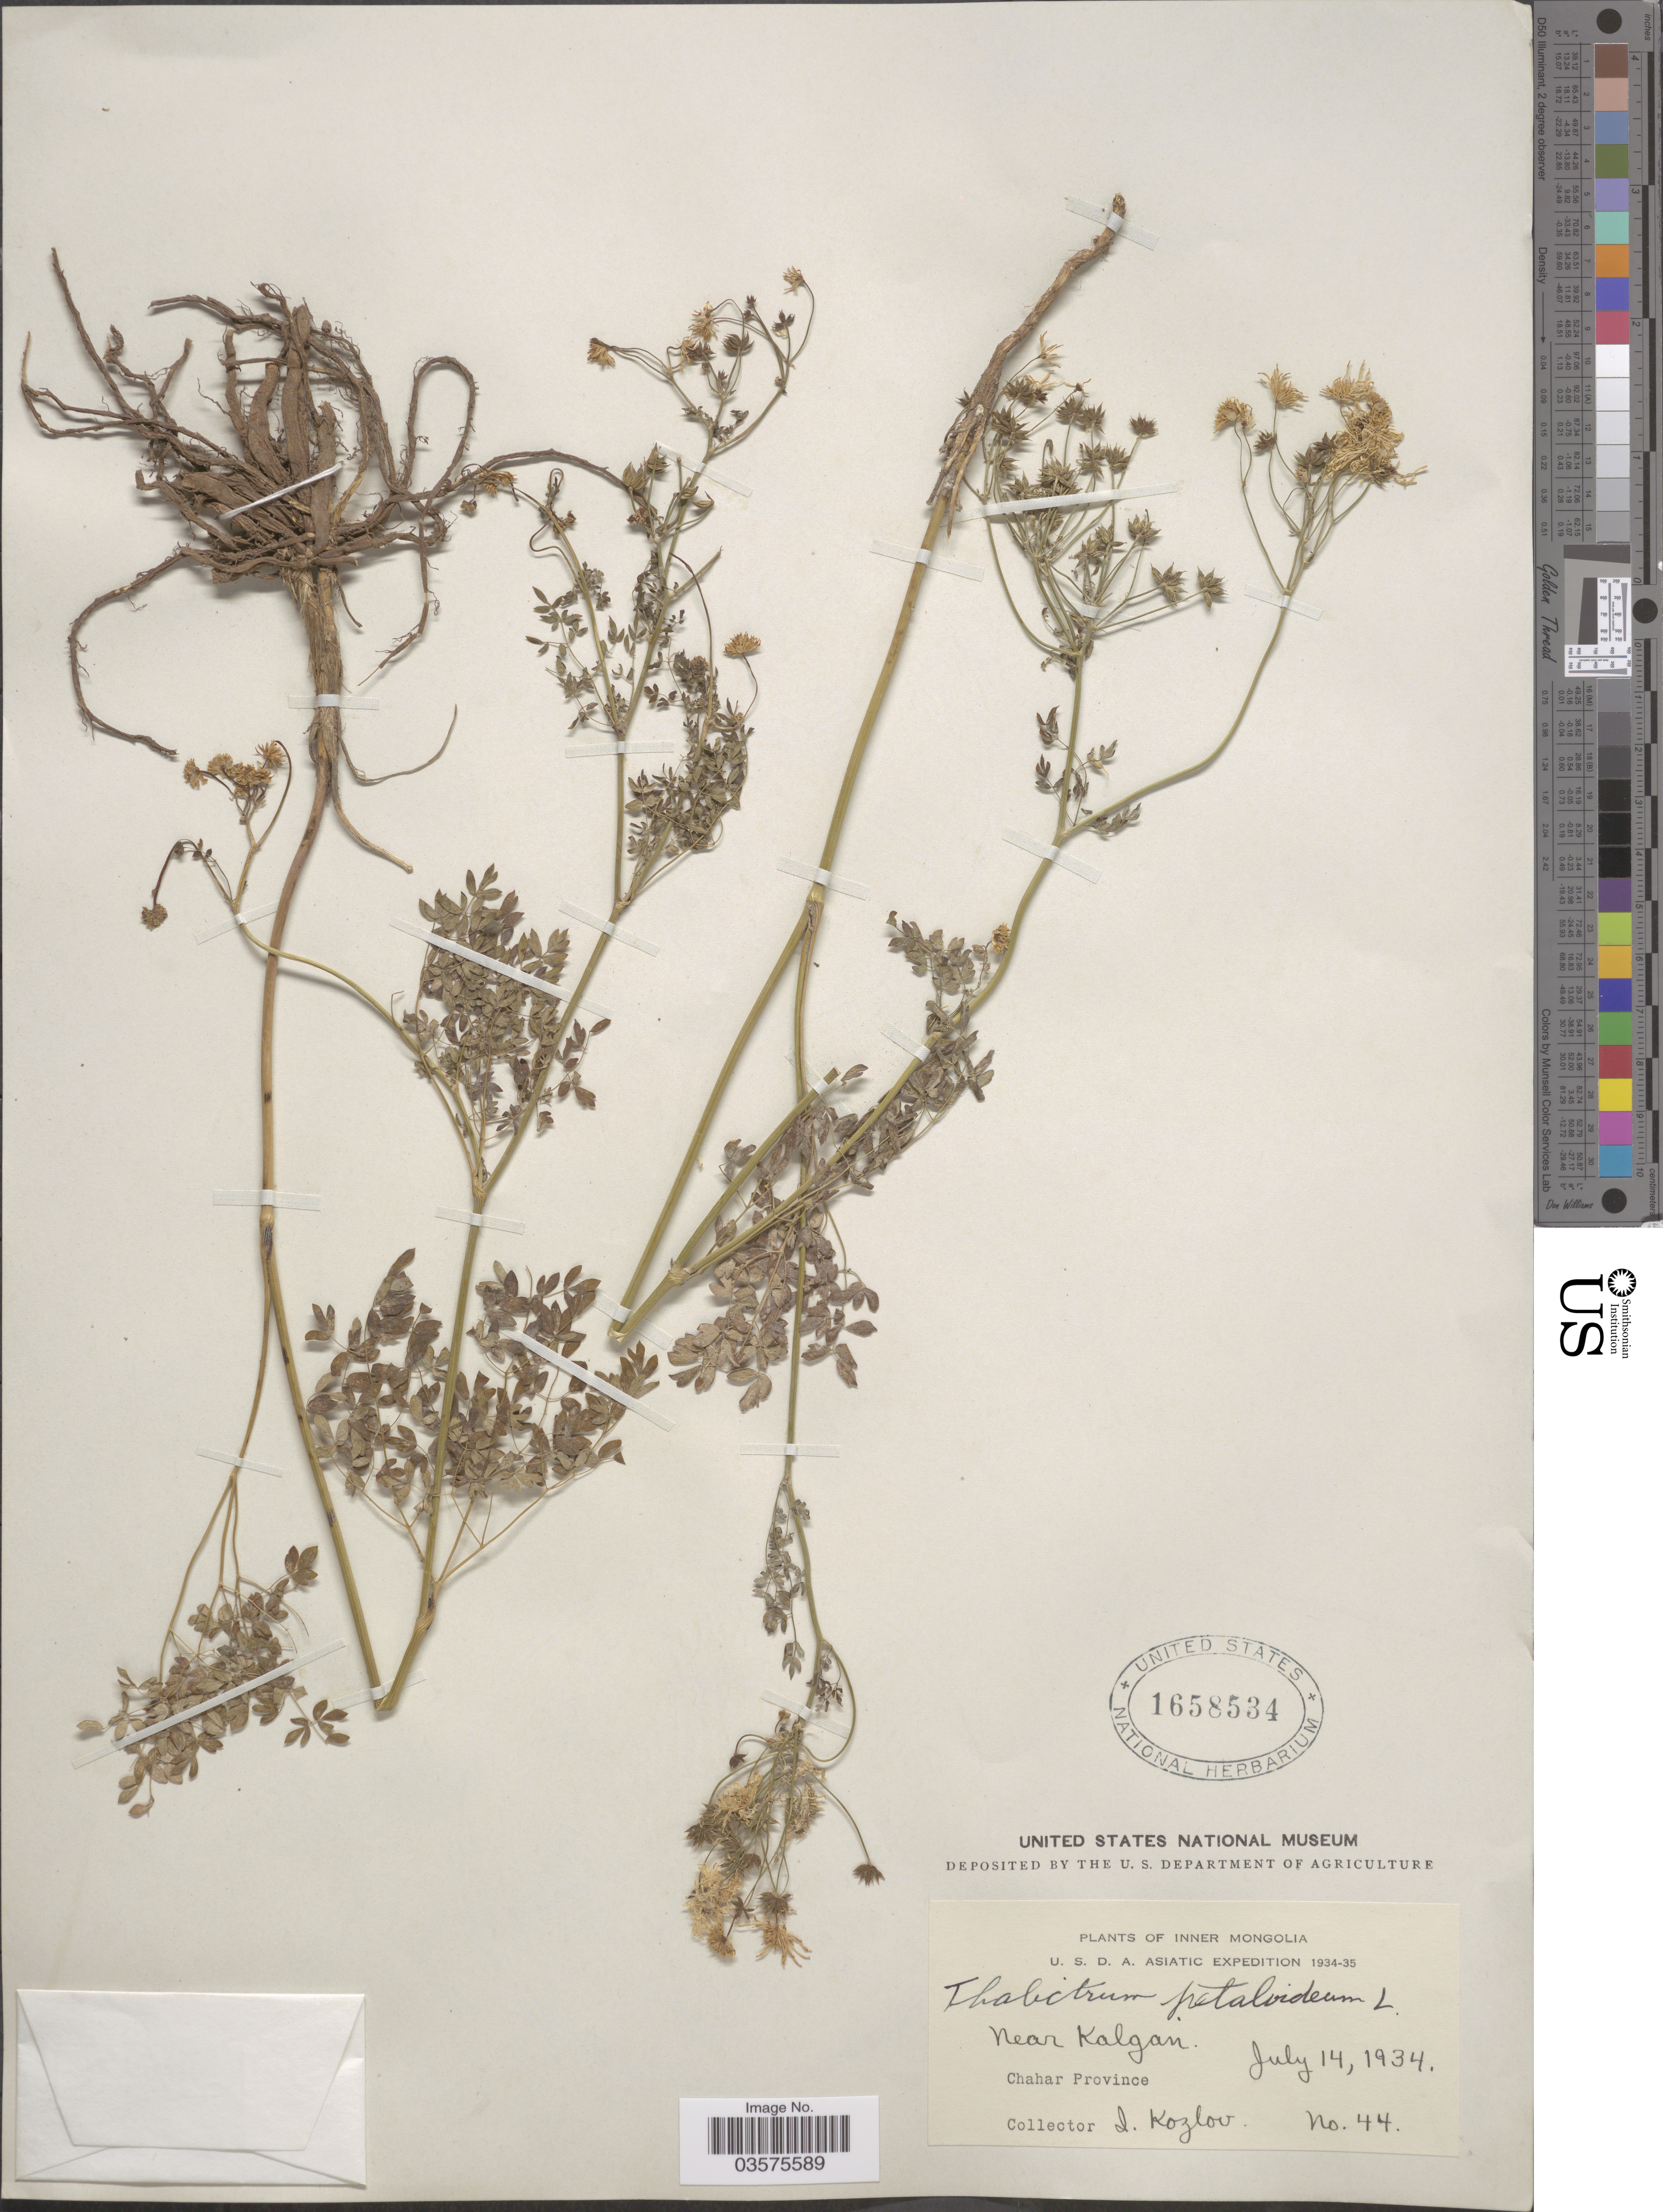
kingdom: Plantae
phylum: Tracheophyta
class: Magnoliopsida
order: Ranunculales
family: Ranunculaceae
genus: Thalictrum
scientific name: Thalictrum petaloideum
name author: L.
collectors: I. Kozlov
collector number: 44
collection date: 1934-07-14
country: China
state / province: Nei Monggol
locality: Near Kalgan. Chahar Province.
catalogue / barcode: US 1658534